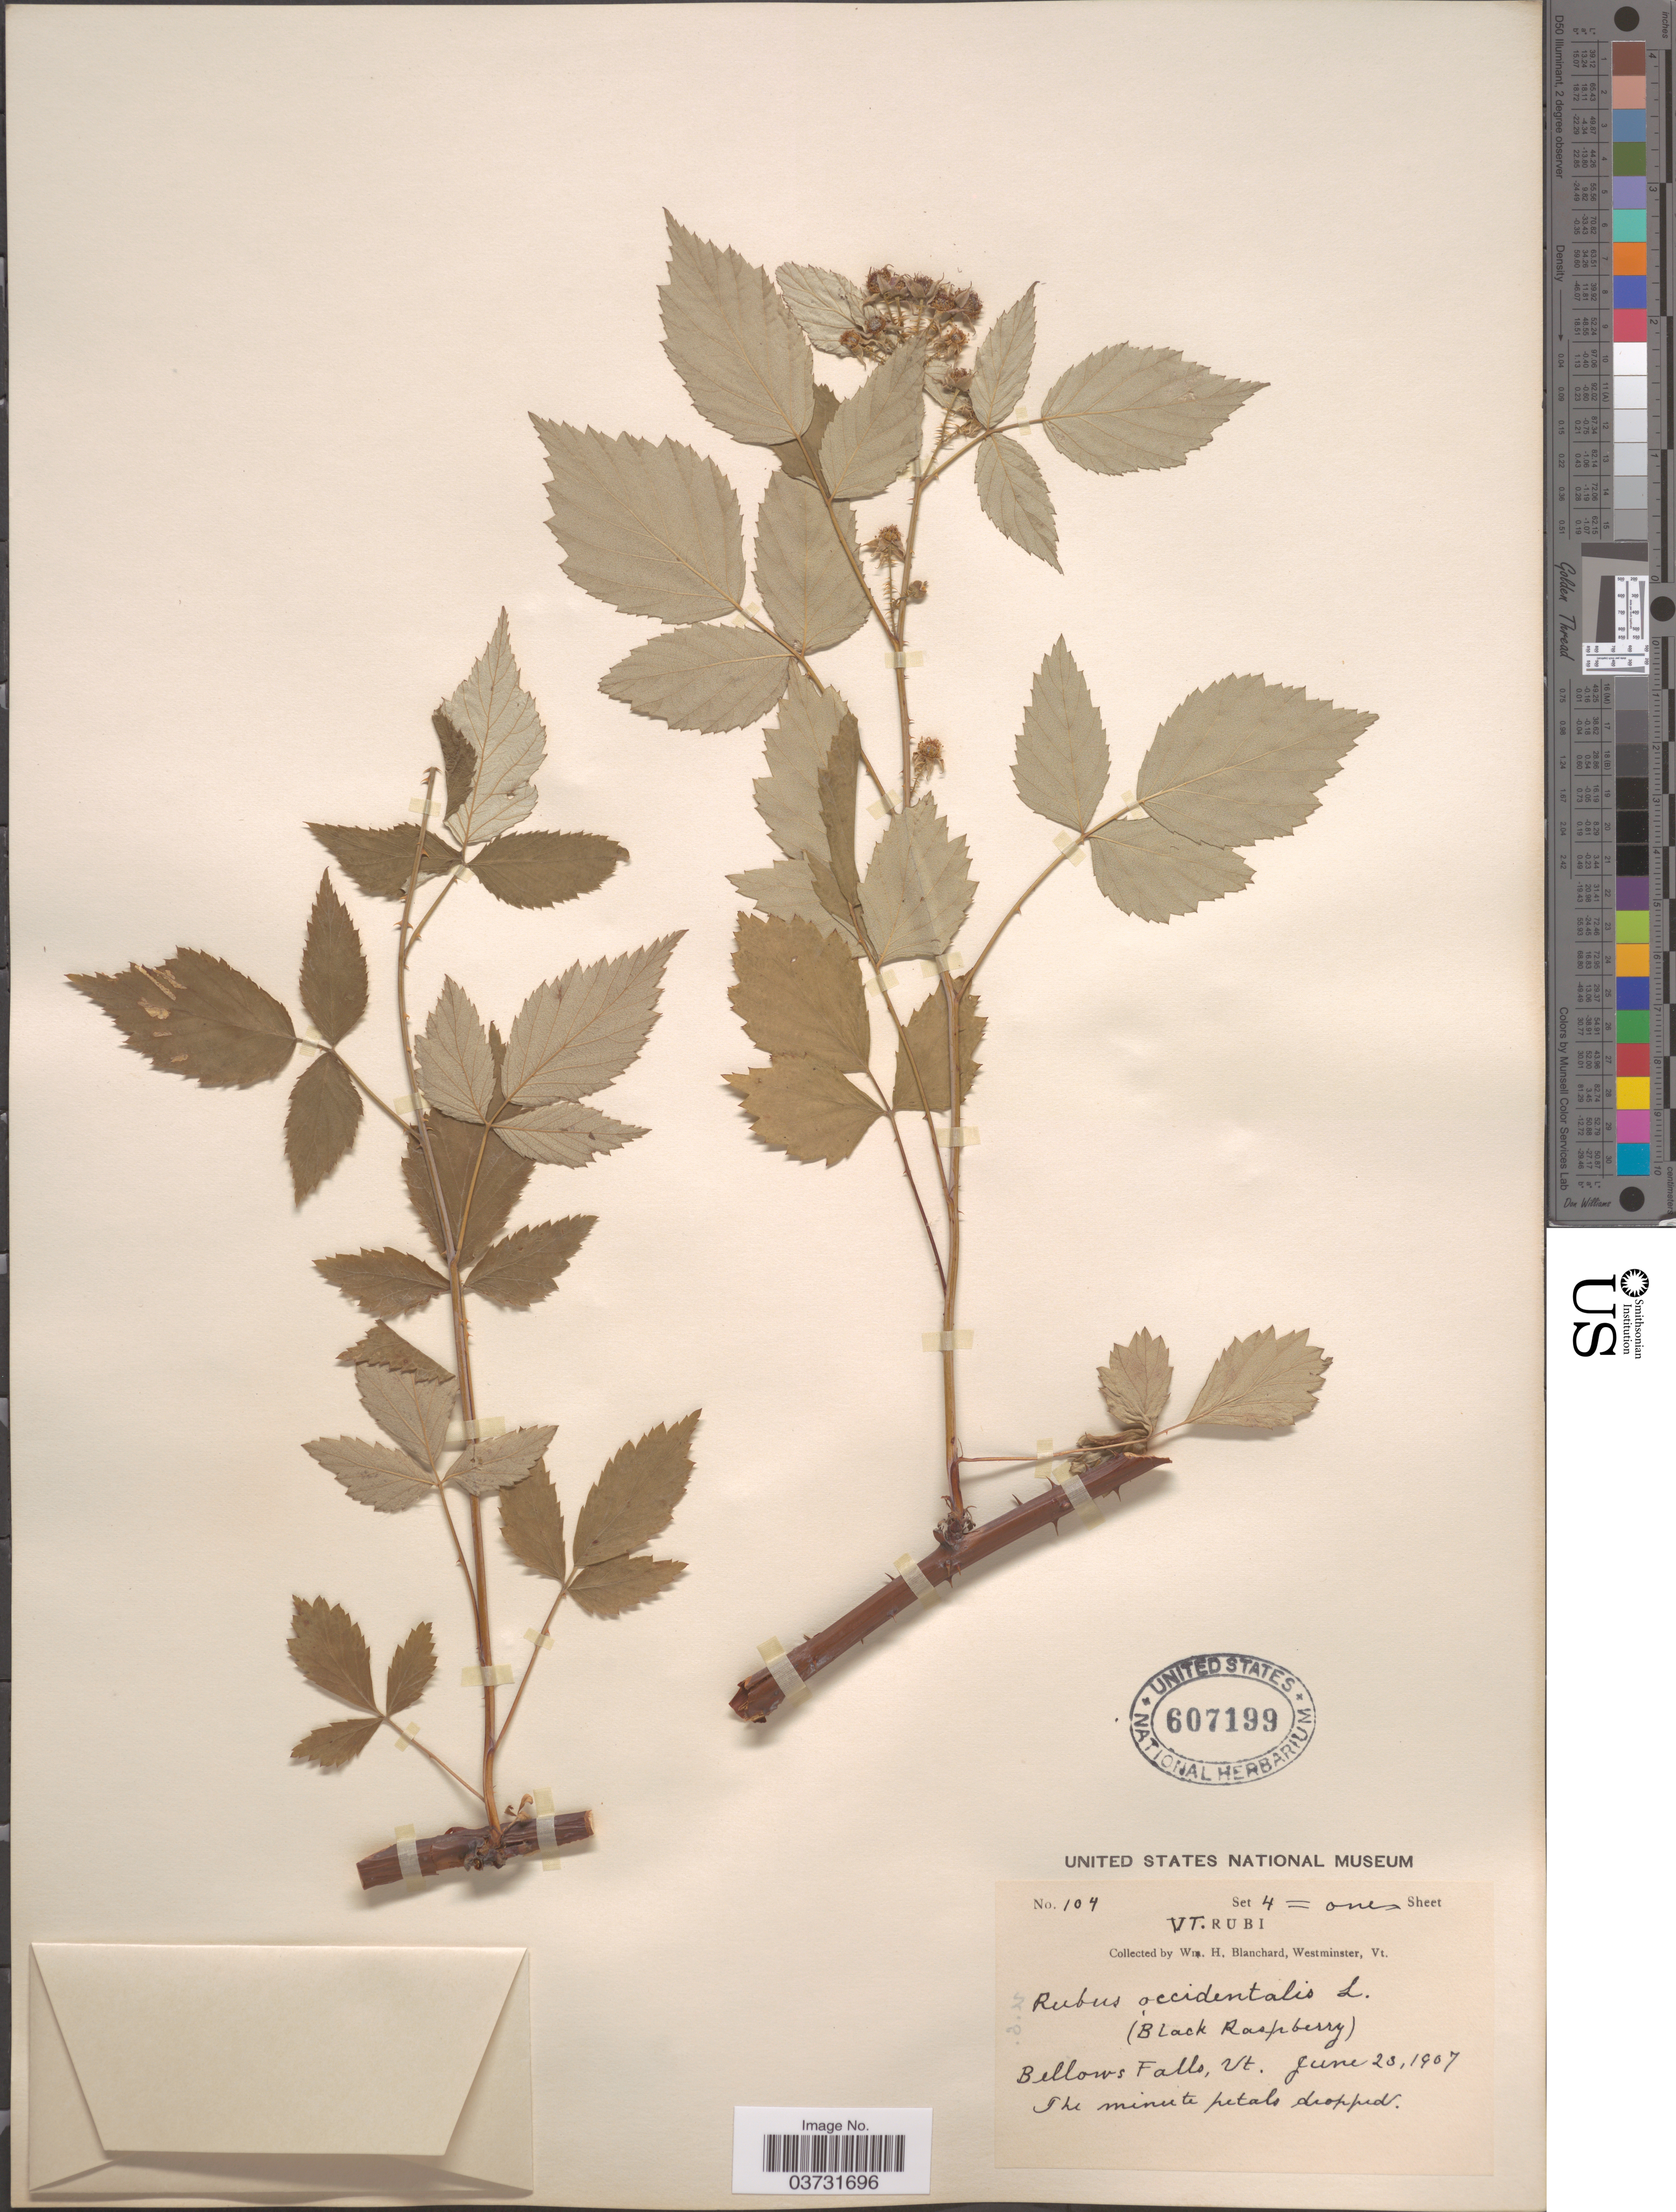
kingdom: Plantae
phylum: Tracheophyta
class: Magnoliopsida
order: Rosales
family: Rosaceae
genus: Rubus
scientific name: Rubus occidentalis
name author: L.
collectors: W. H. Blanchard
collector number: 104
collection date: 1907-06-23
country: United States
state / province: Vermont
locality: Bellows Falls.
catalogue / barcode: US 607199